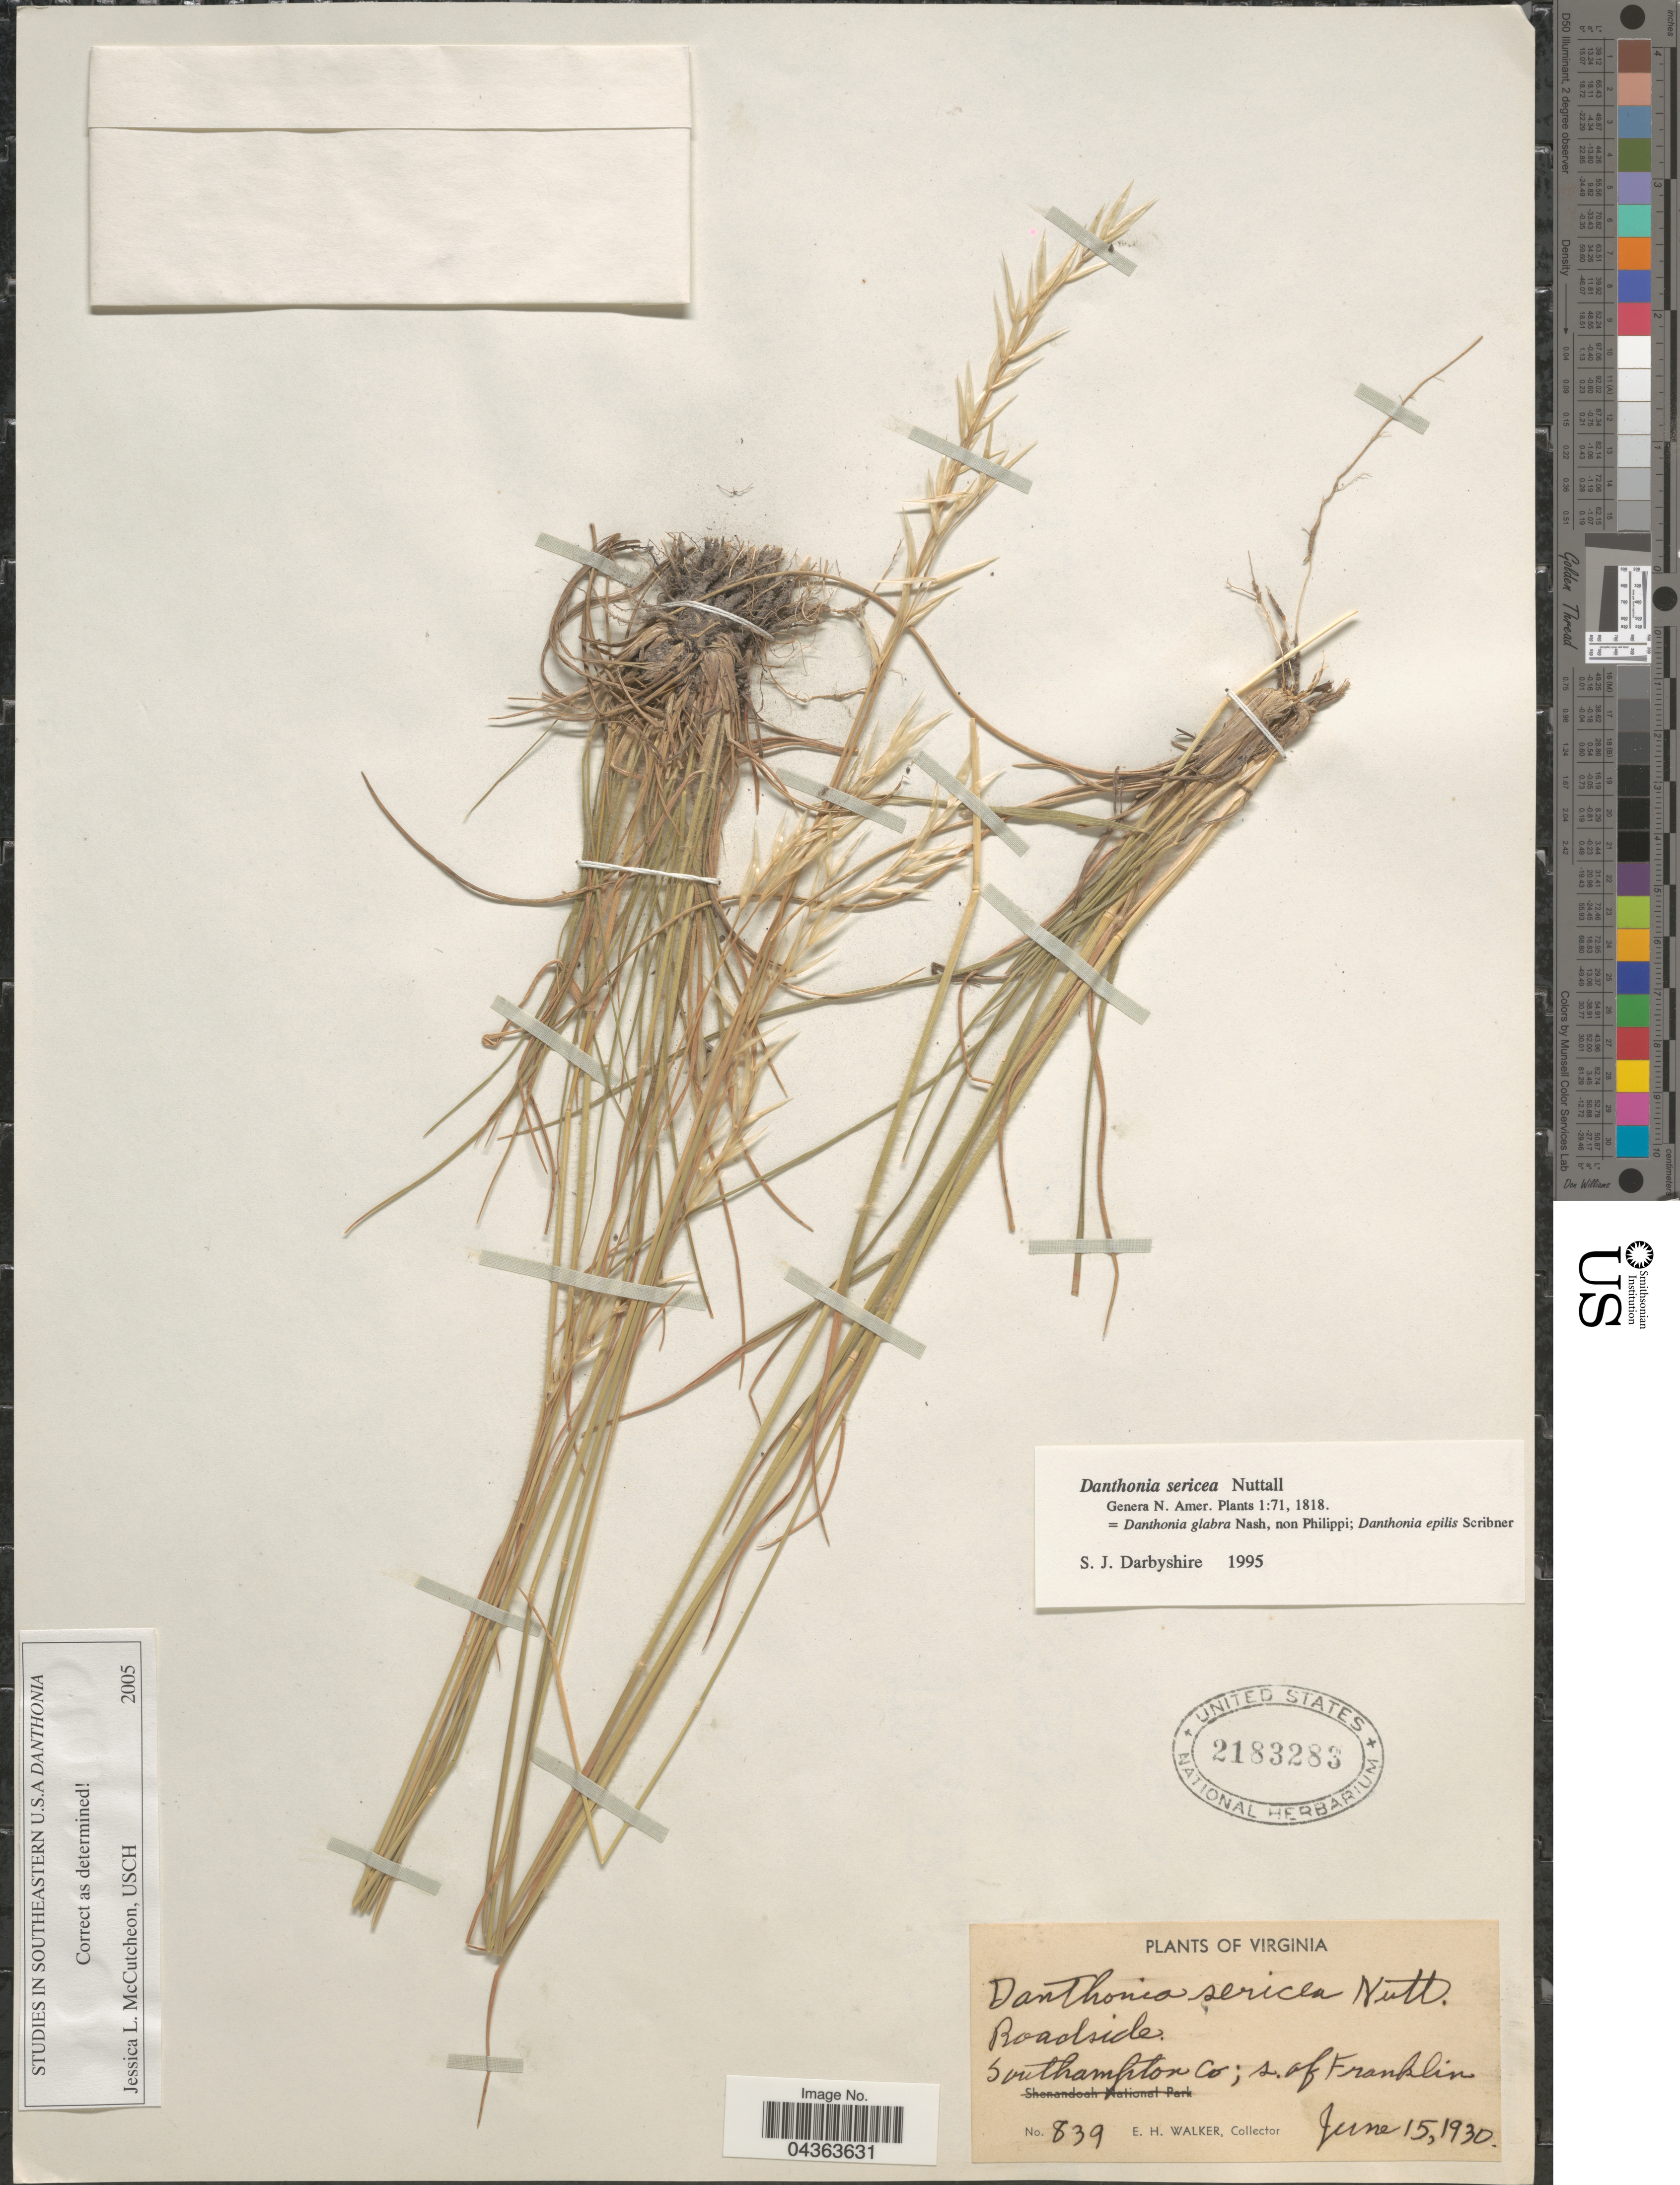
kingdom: Plantae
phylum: Tracheophyta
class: Liliopsida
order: Poales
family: Poaceae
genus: Danthonia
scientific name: Danthonia sericea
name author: Nutt.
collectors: E. H. Walker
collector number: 839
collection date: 1930-06-15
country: United States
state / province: Virginia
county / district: Southampton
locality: Roadside. S of Franklin.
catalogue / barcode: US 2183283